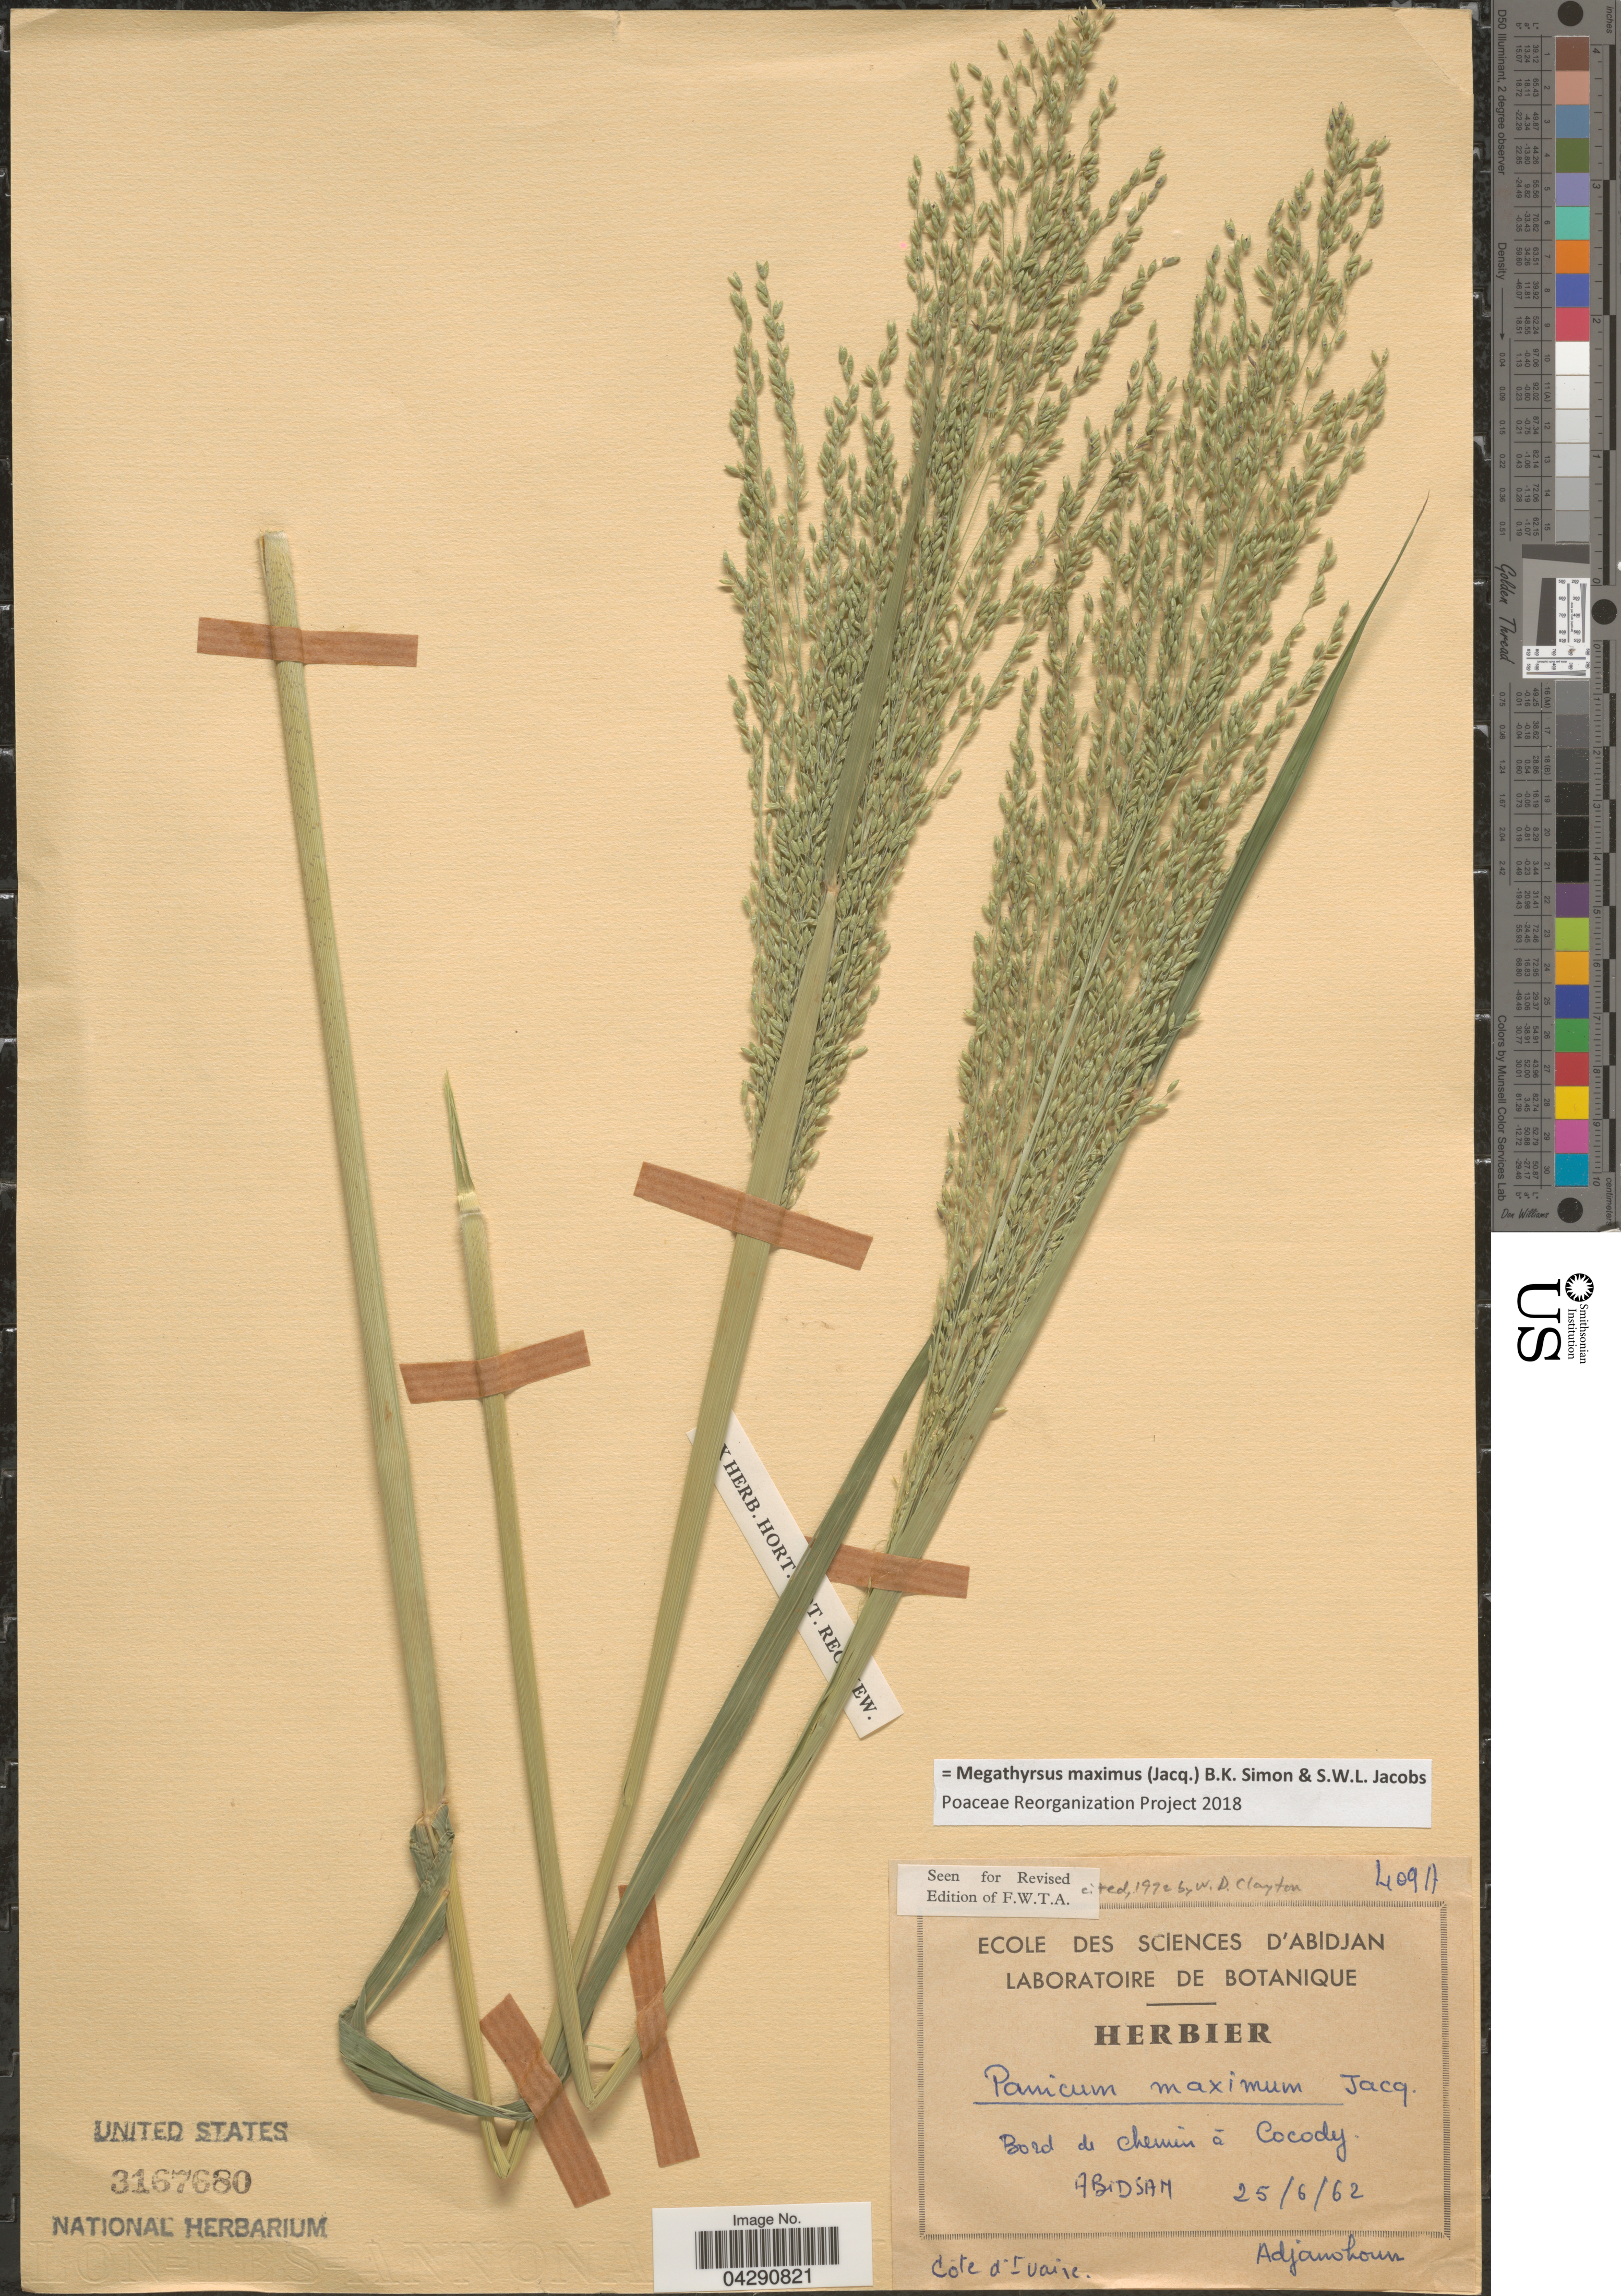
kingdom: Plantae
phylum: Tracheophyta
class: Liliopsida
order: Poales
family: Poaceae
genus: Megathyrsus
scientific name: Megathyrsus maximus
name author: (Jacq.) B.K. Simon & S.W.L. Jacobs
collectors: Adjanohoun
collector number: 409A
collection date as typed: Transcribed d/m/y: 25/6/62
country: Ivory Coast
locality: Bord de chemin á Cocody. ABIDSAM.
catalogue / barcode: US 3167680